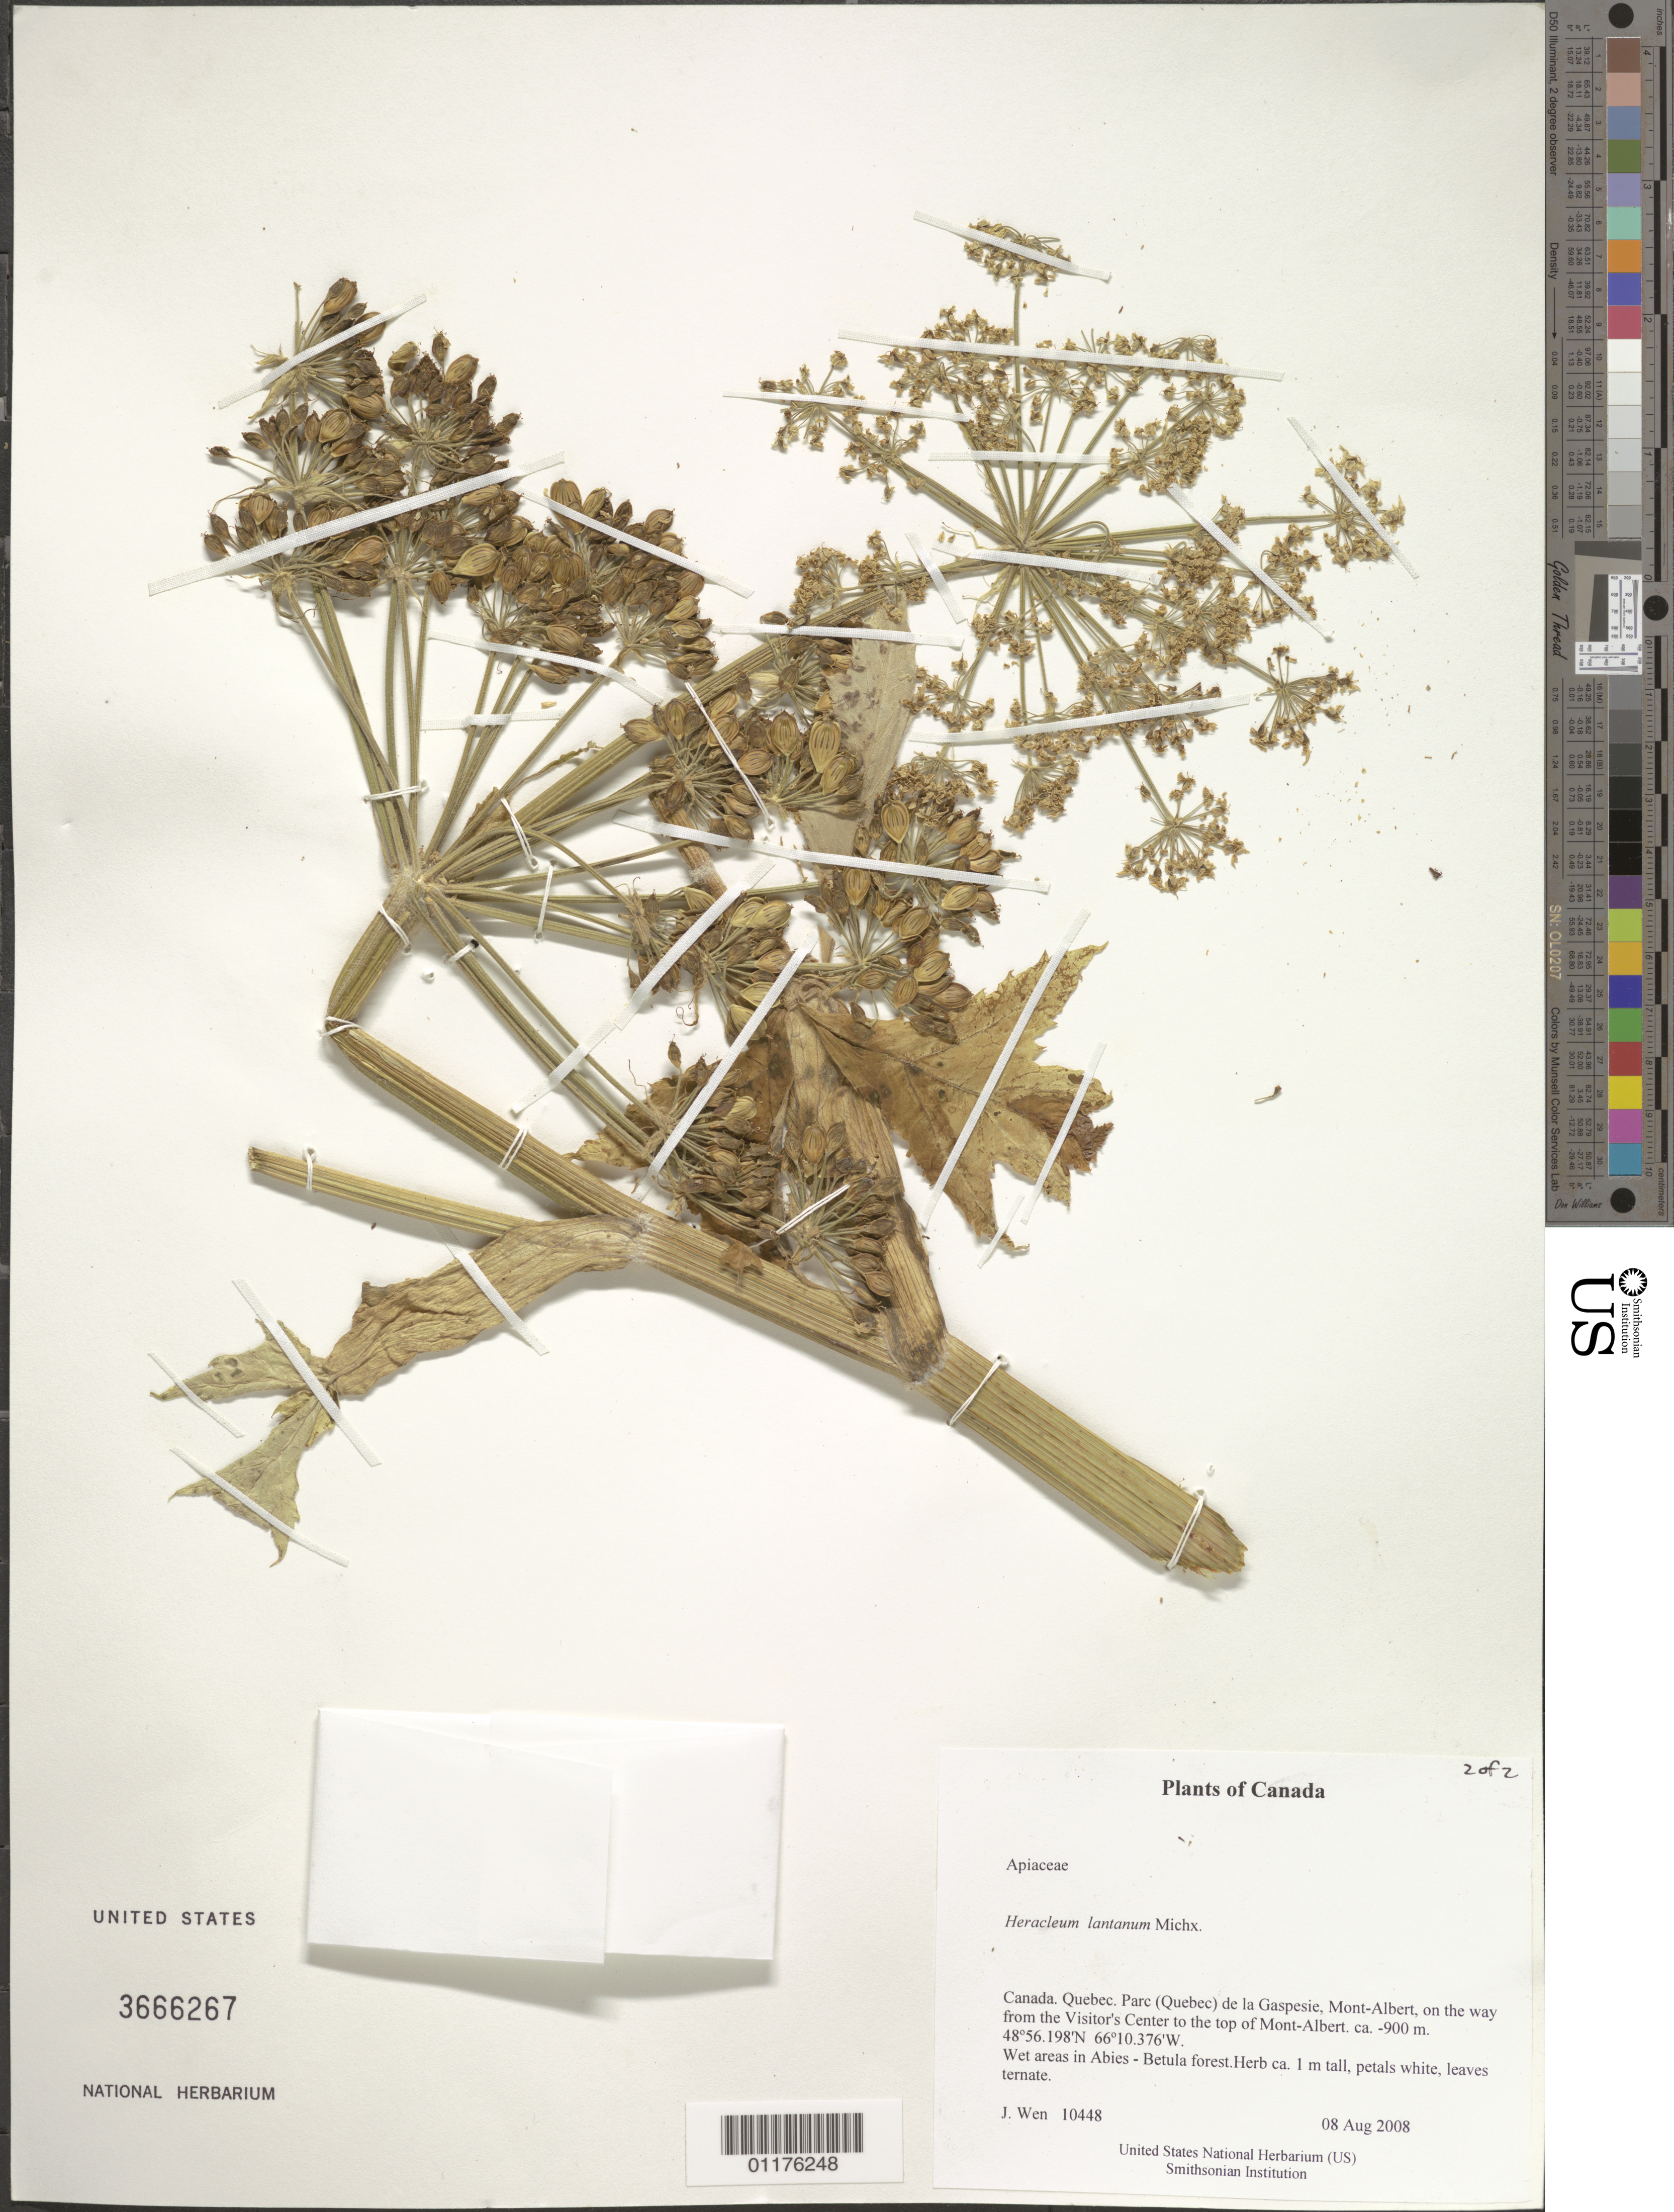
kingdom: Plantae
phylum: Tracheophyta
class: Magnoliopsida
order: Apiales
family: Apiaceae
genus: Heracleum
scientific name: Heracleum lantanum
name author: Michx.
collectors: J. Wen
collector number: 10448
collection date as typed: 08 Aug 2008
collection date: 2008-08-08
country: Canada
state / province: Quebec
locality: Parc (Quebec) de la Gaspesie, Mont-Albert, on the way from the Visitor's Center to the top of Mont-Albert.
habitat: Wet areas in Abies - Betula forest.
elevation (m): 900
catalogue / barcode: US 3666267